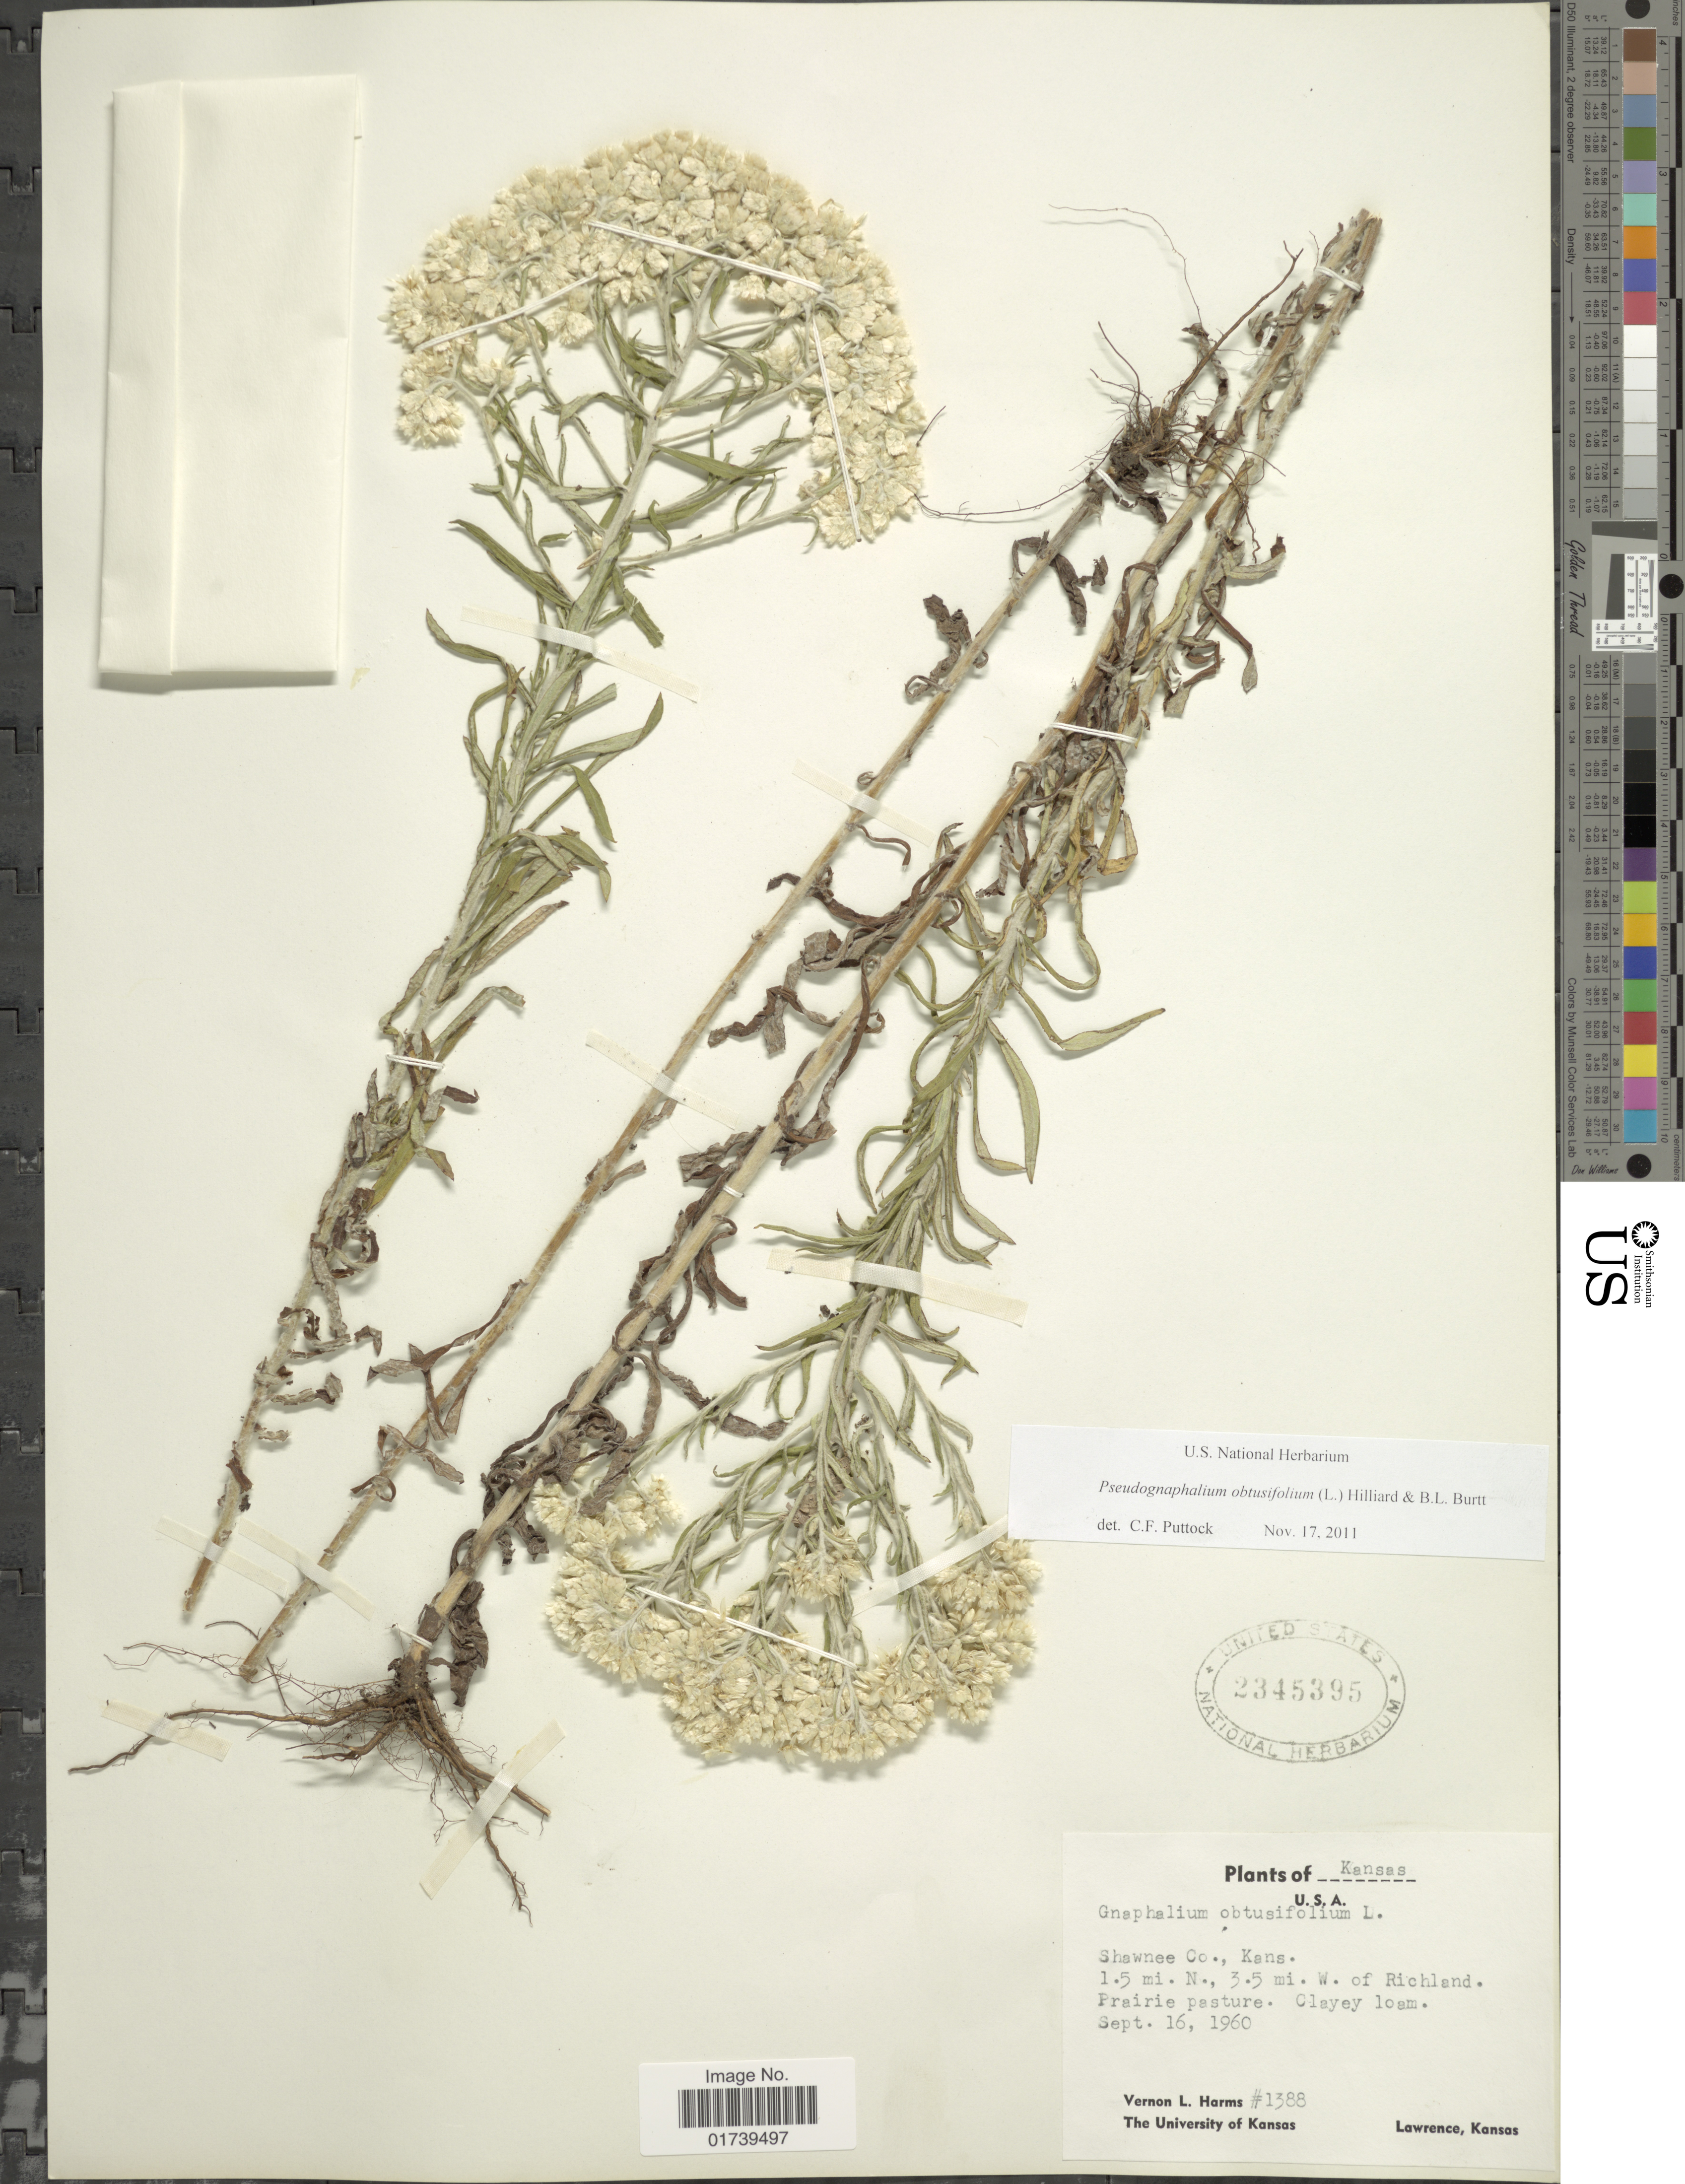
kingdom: Plantae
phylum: Tracheophyta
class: Magnoliopsida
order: Asterales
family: Asteraceae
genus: Pseudognaphalium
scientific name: Pseudognaphalium obtusifolium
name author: (L.) Hilliard & B.L. Burtt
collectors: V. Harms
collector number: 1388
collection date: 1960-09-16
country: United States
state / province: Kansas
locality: Shawnee Co., Kans., 1.5 mi. N., 3.5 mi. W. of Richland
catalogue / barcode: US 2345395